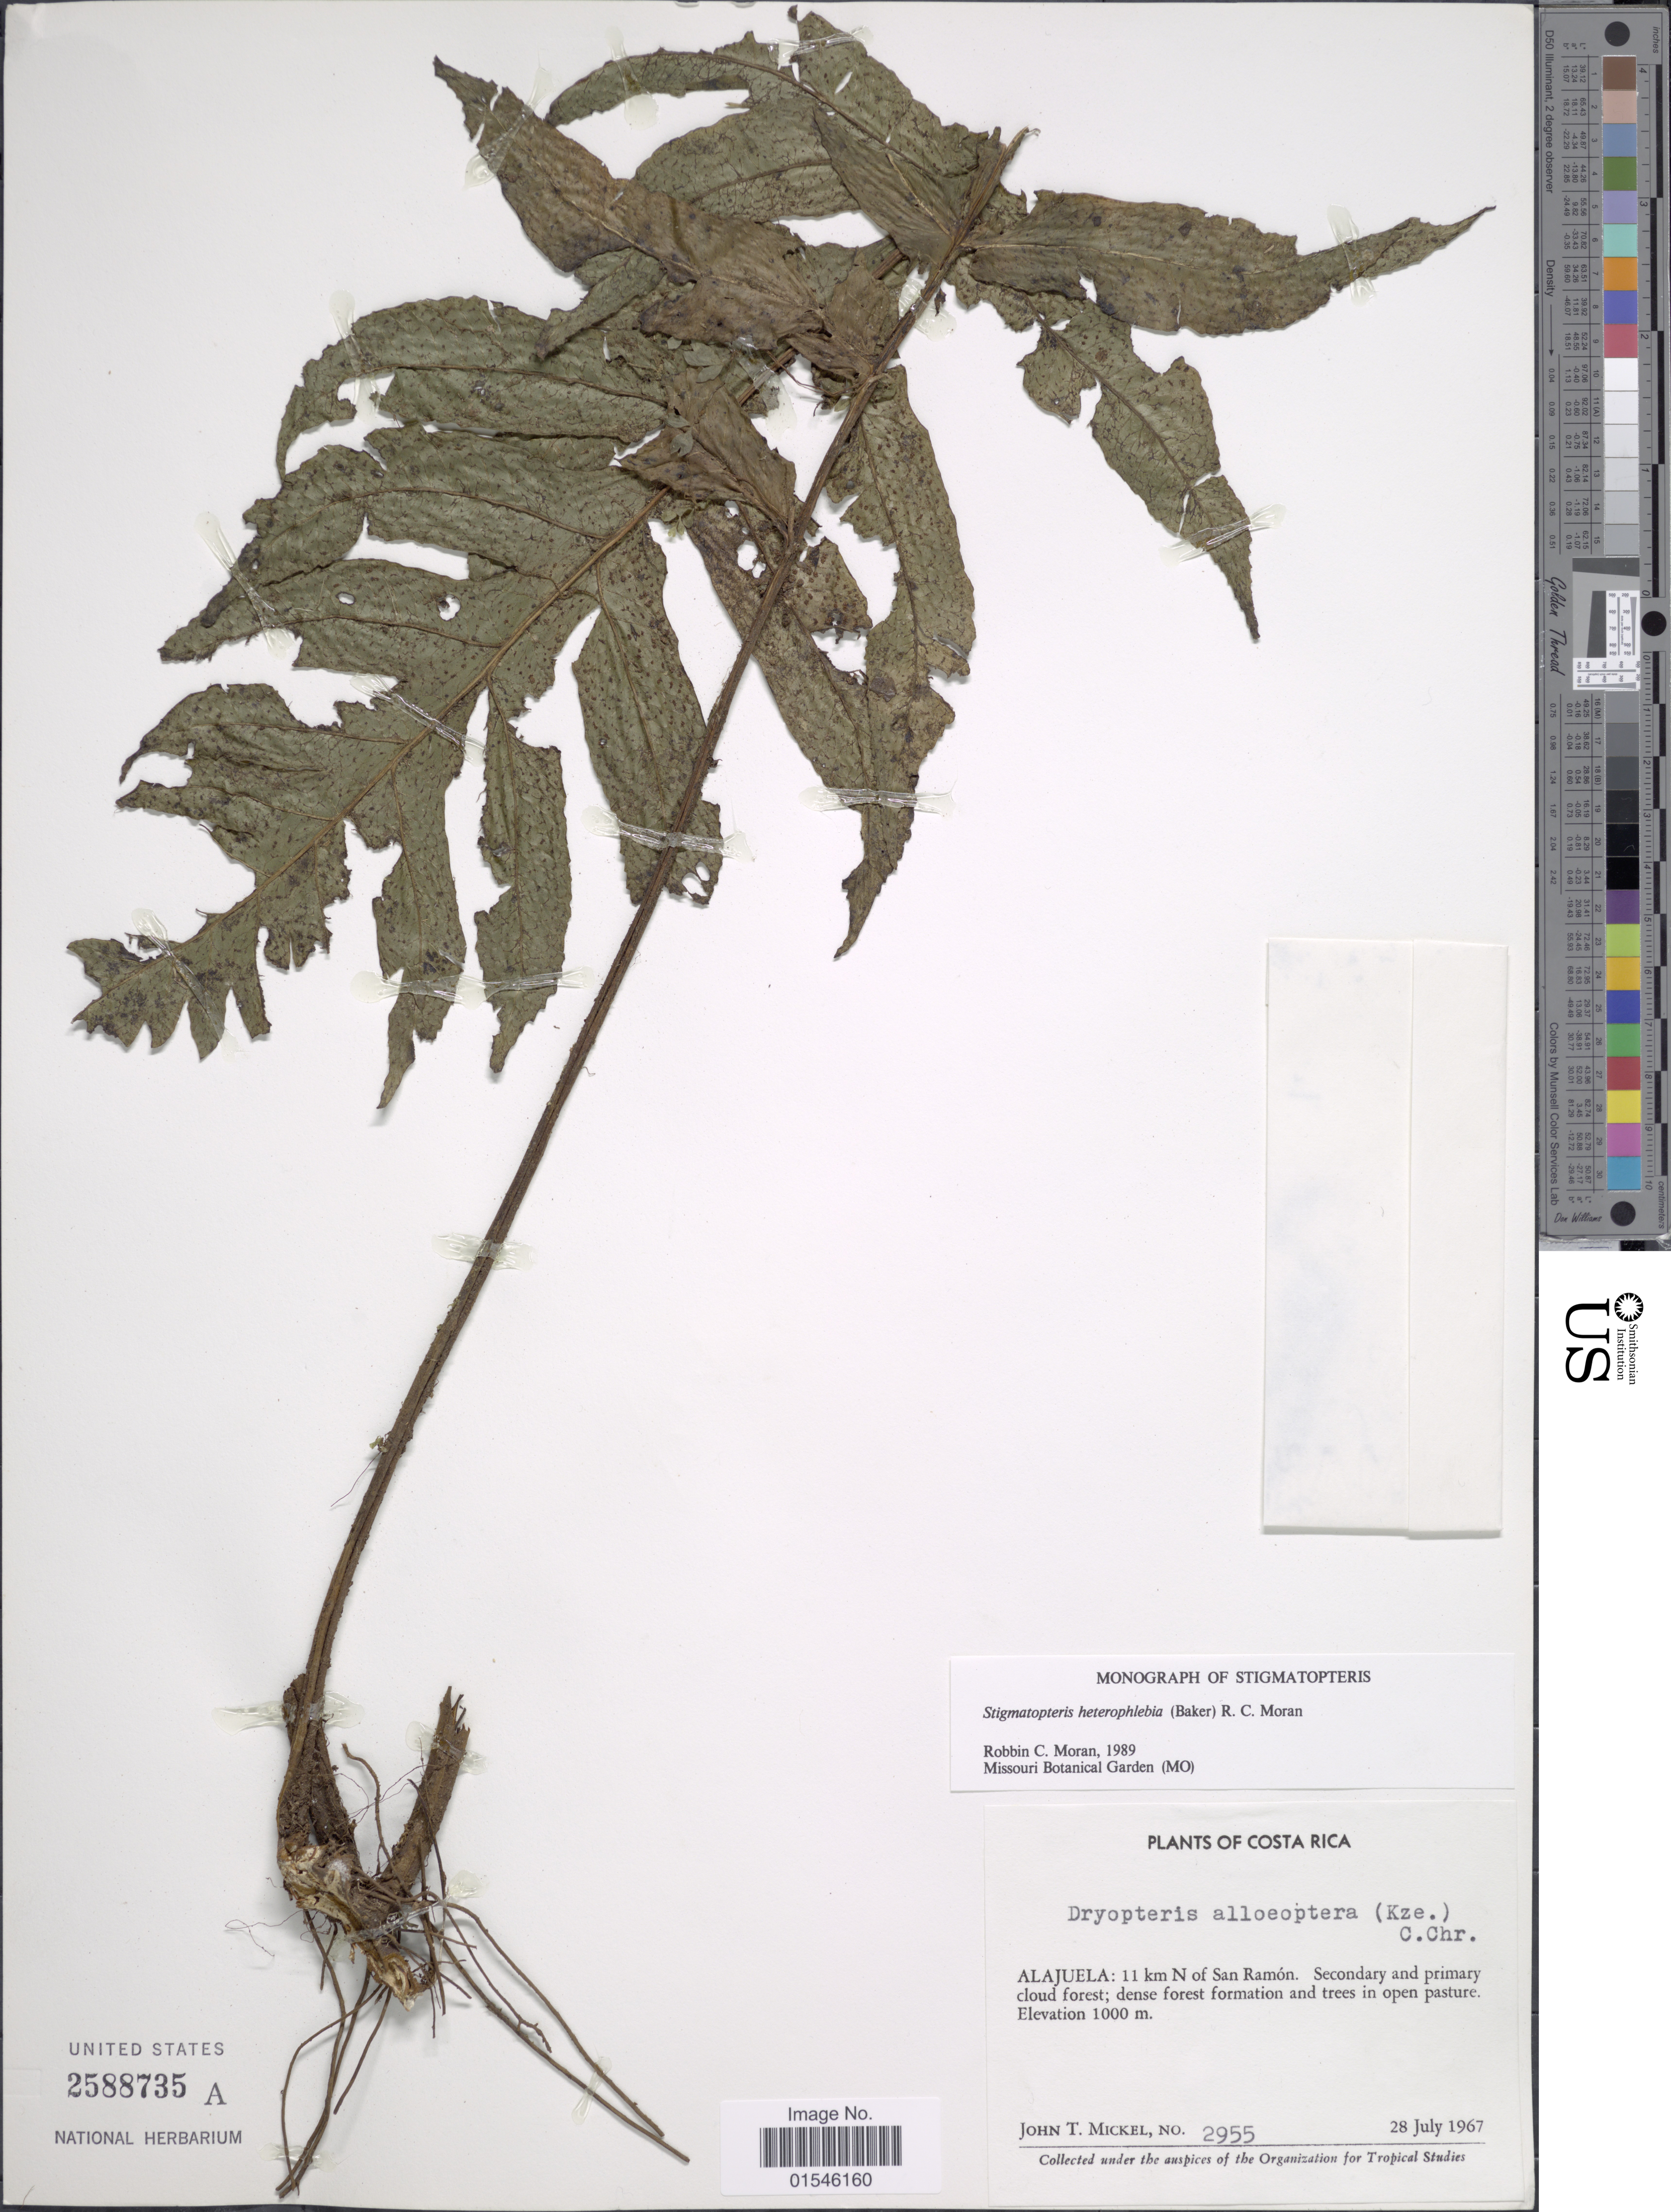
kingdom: Plantae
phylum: Tracheophyta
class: Polypodiopsida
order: Polypodiales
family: Dryopteridaceae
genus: Stigmatopteris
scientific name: Stigmatopteris heterophlebia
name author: (Baker) R.C. Moran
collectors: J. T. Mickel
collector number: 2955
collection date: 1967-07-28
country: Costa Rica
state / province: Alajuela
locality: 11 km N of San Ramón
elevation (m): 1000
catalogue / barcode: US 2588735A